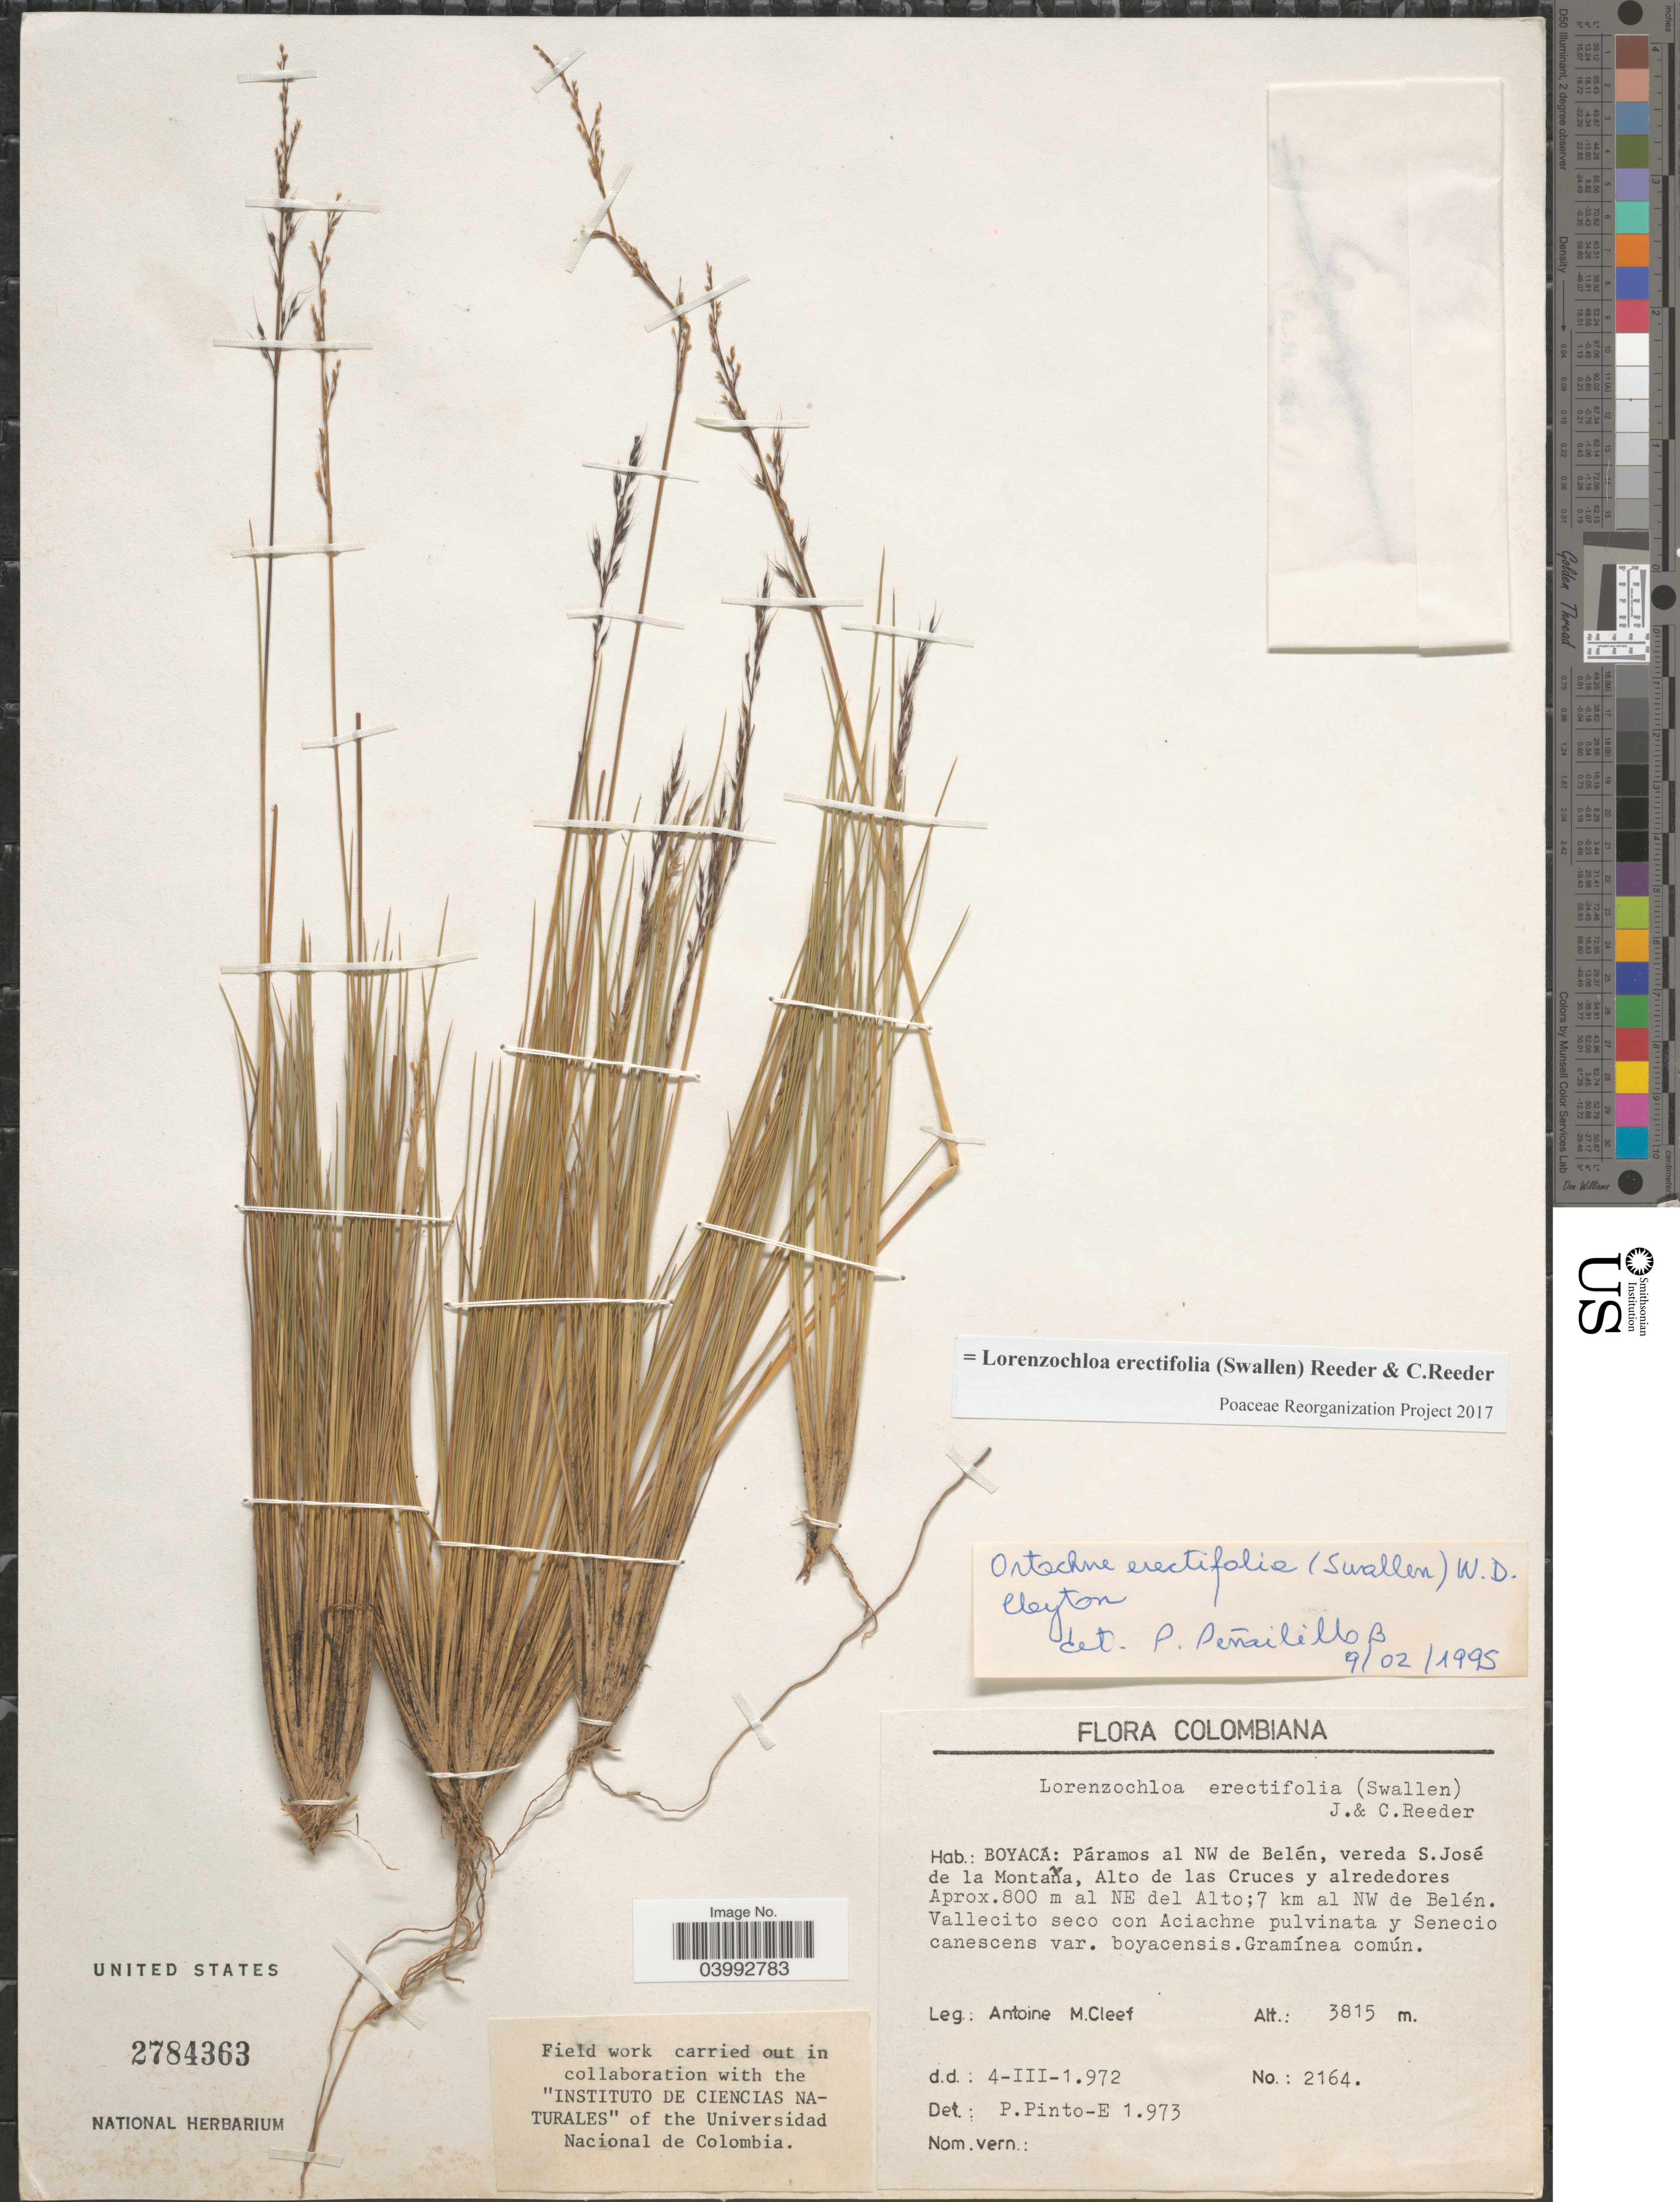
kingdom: Plantae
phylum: Tracheophyta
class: Liliopsida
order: Poales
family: Poaceae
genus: Lorenzochloa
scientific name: Lorenzochloa erectifolia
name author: (Swallen) Reeder & C. Reeder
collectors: A. M. Cleef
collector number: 2164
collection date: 1972-03-04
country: Colombia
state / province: Boyacá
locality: Páramos al NW de Belén, vereda S. José de la Montaña, Alto de las Cruces y alrededores Aprox. 800 m al NE del Alto; 7 km al NW de Belén.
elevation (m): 3815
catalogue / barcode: US 2784363